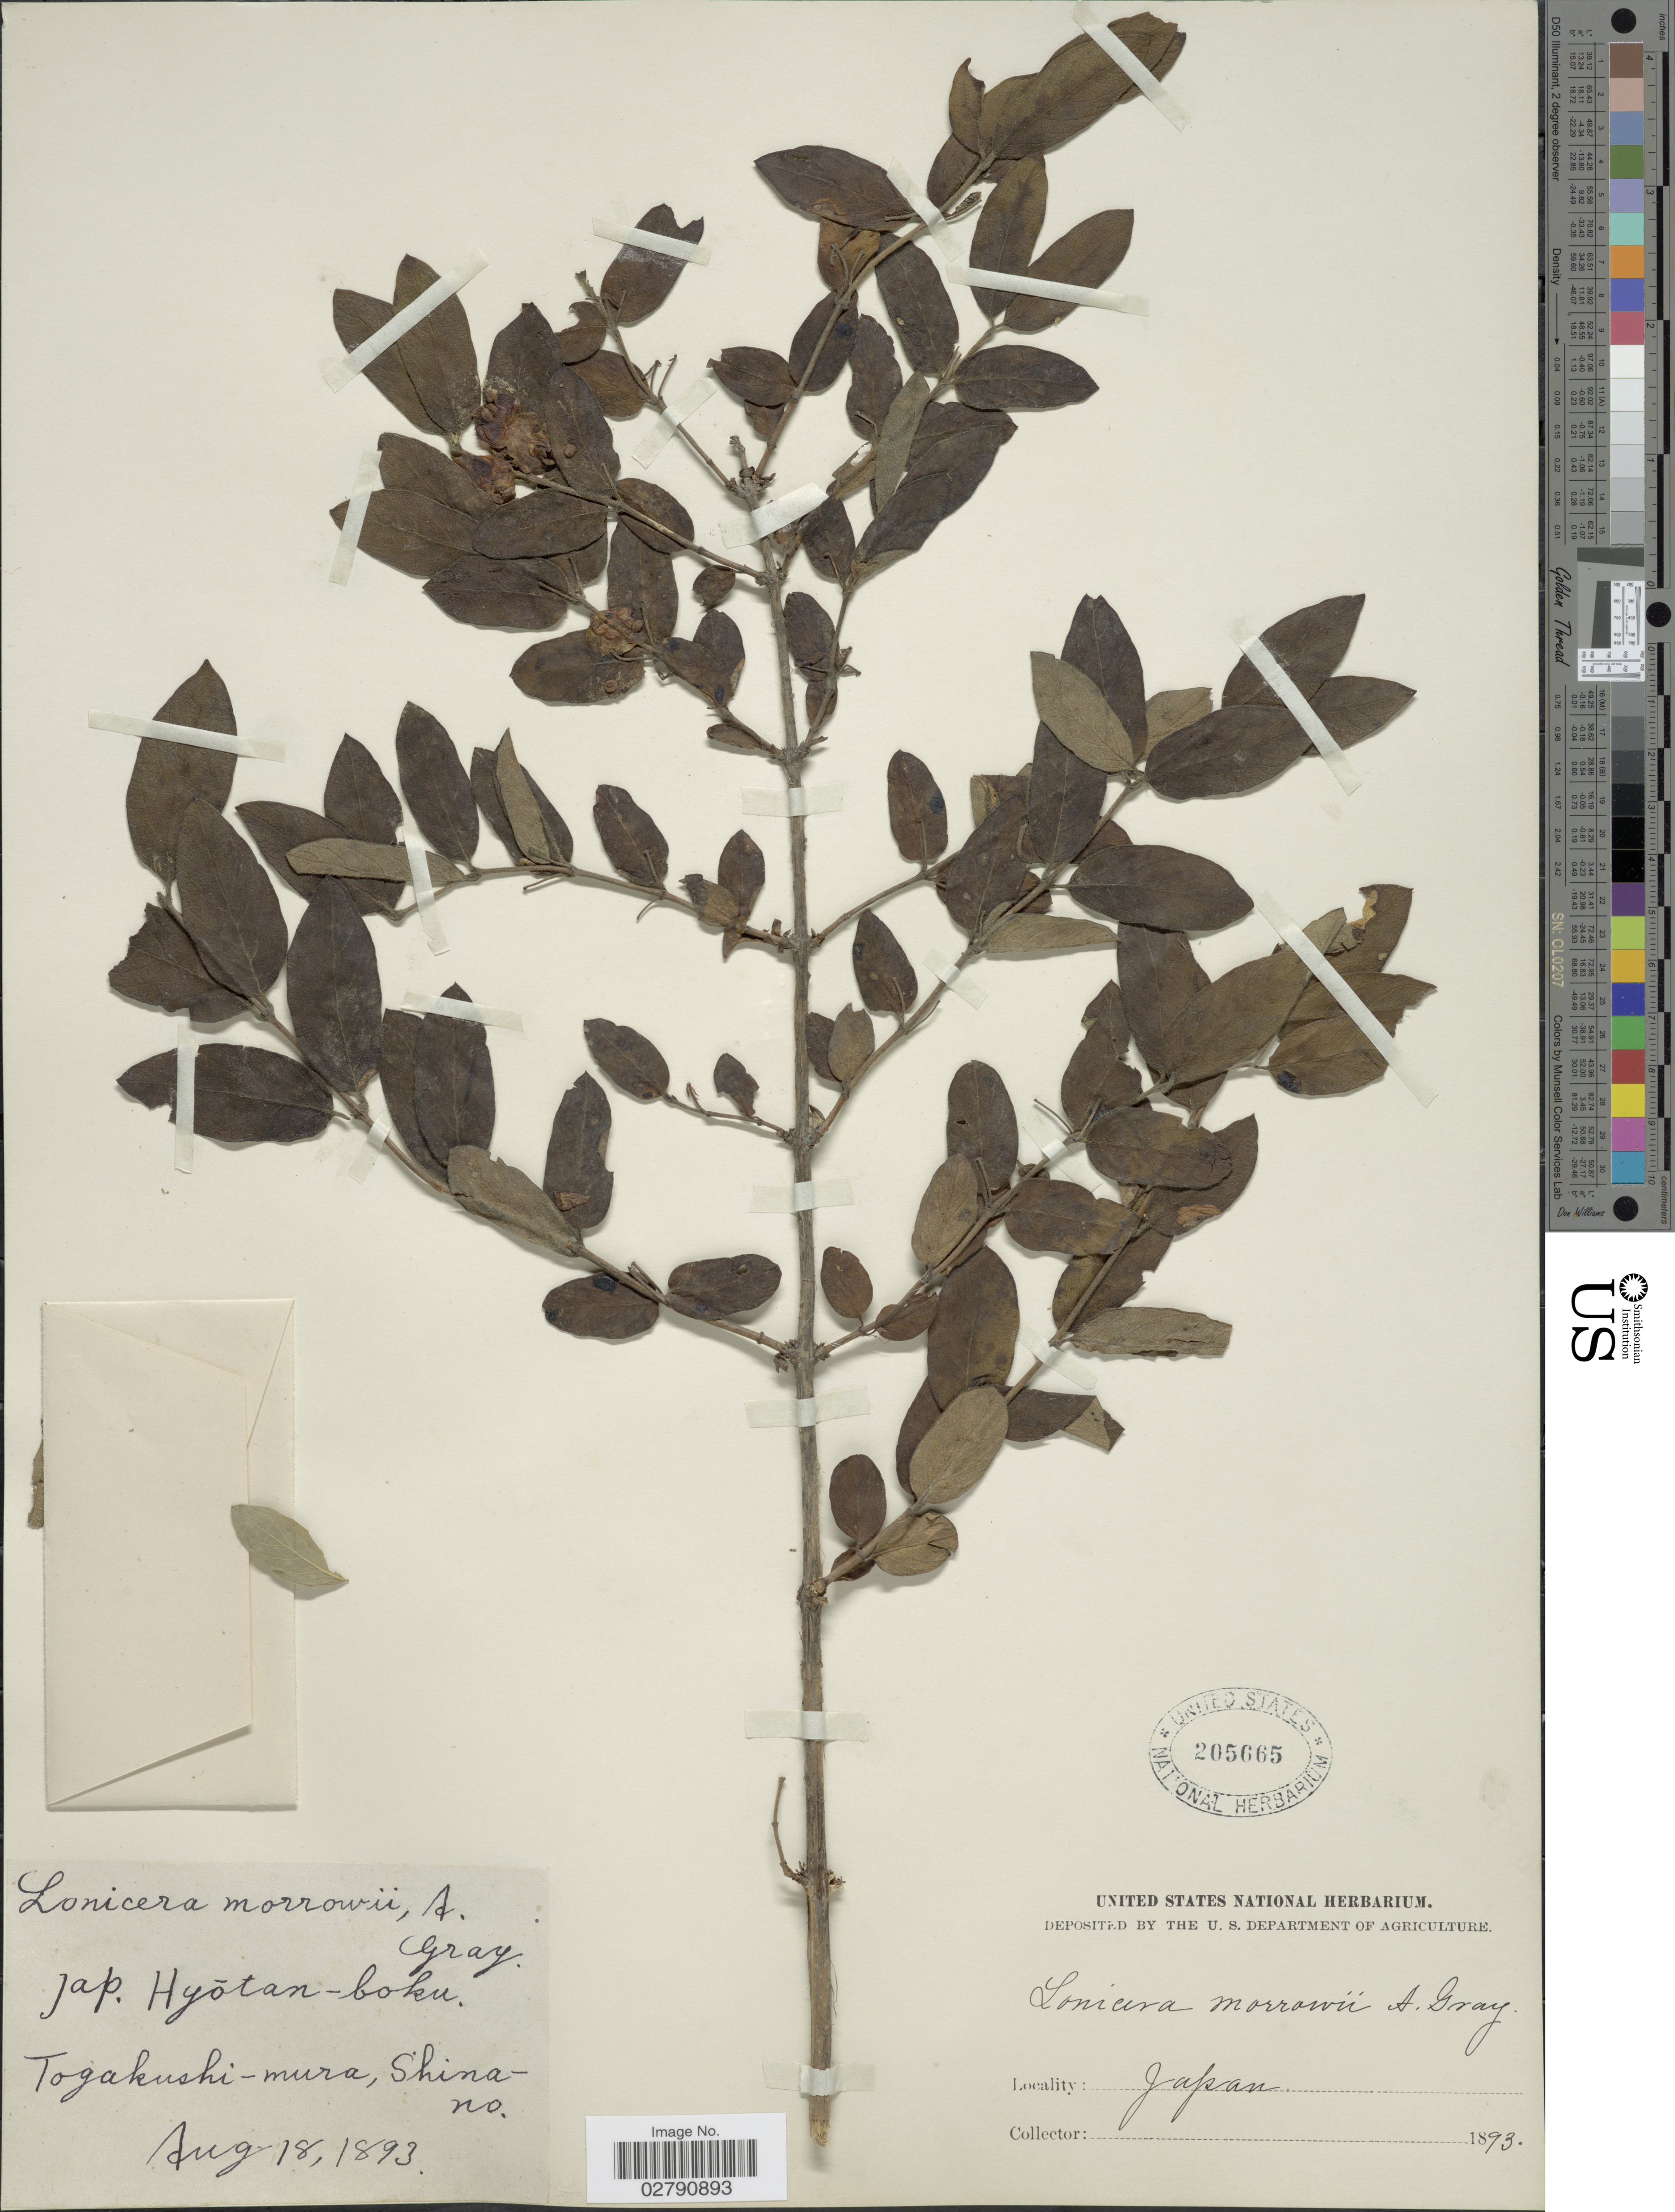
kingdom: Plantae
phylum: Tracheophyta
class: Magnoliopsida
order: Dipsacales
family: Caprifoliaceae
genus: Lonicera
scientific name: Lonicera morrowii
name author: A. Gray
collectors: ex herb. United States National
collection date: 1893-08-18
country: Japan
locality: Hyotan-boku. Togakushi-mura, Shina-no.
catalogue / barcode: US 205665